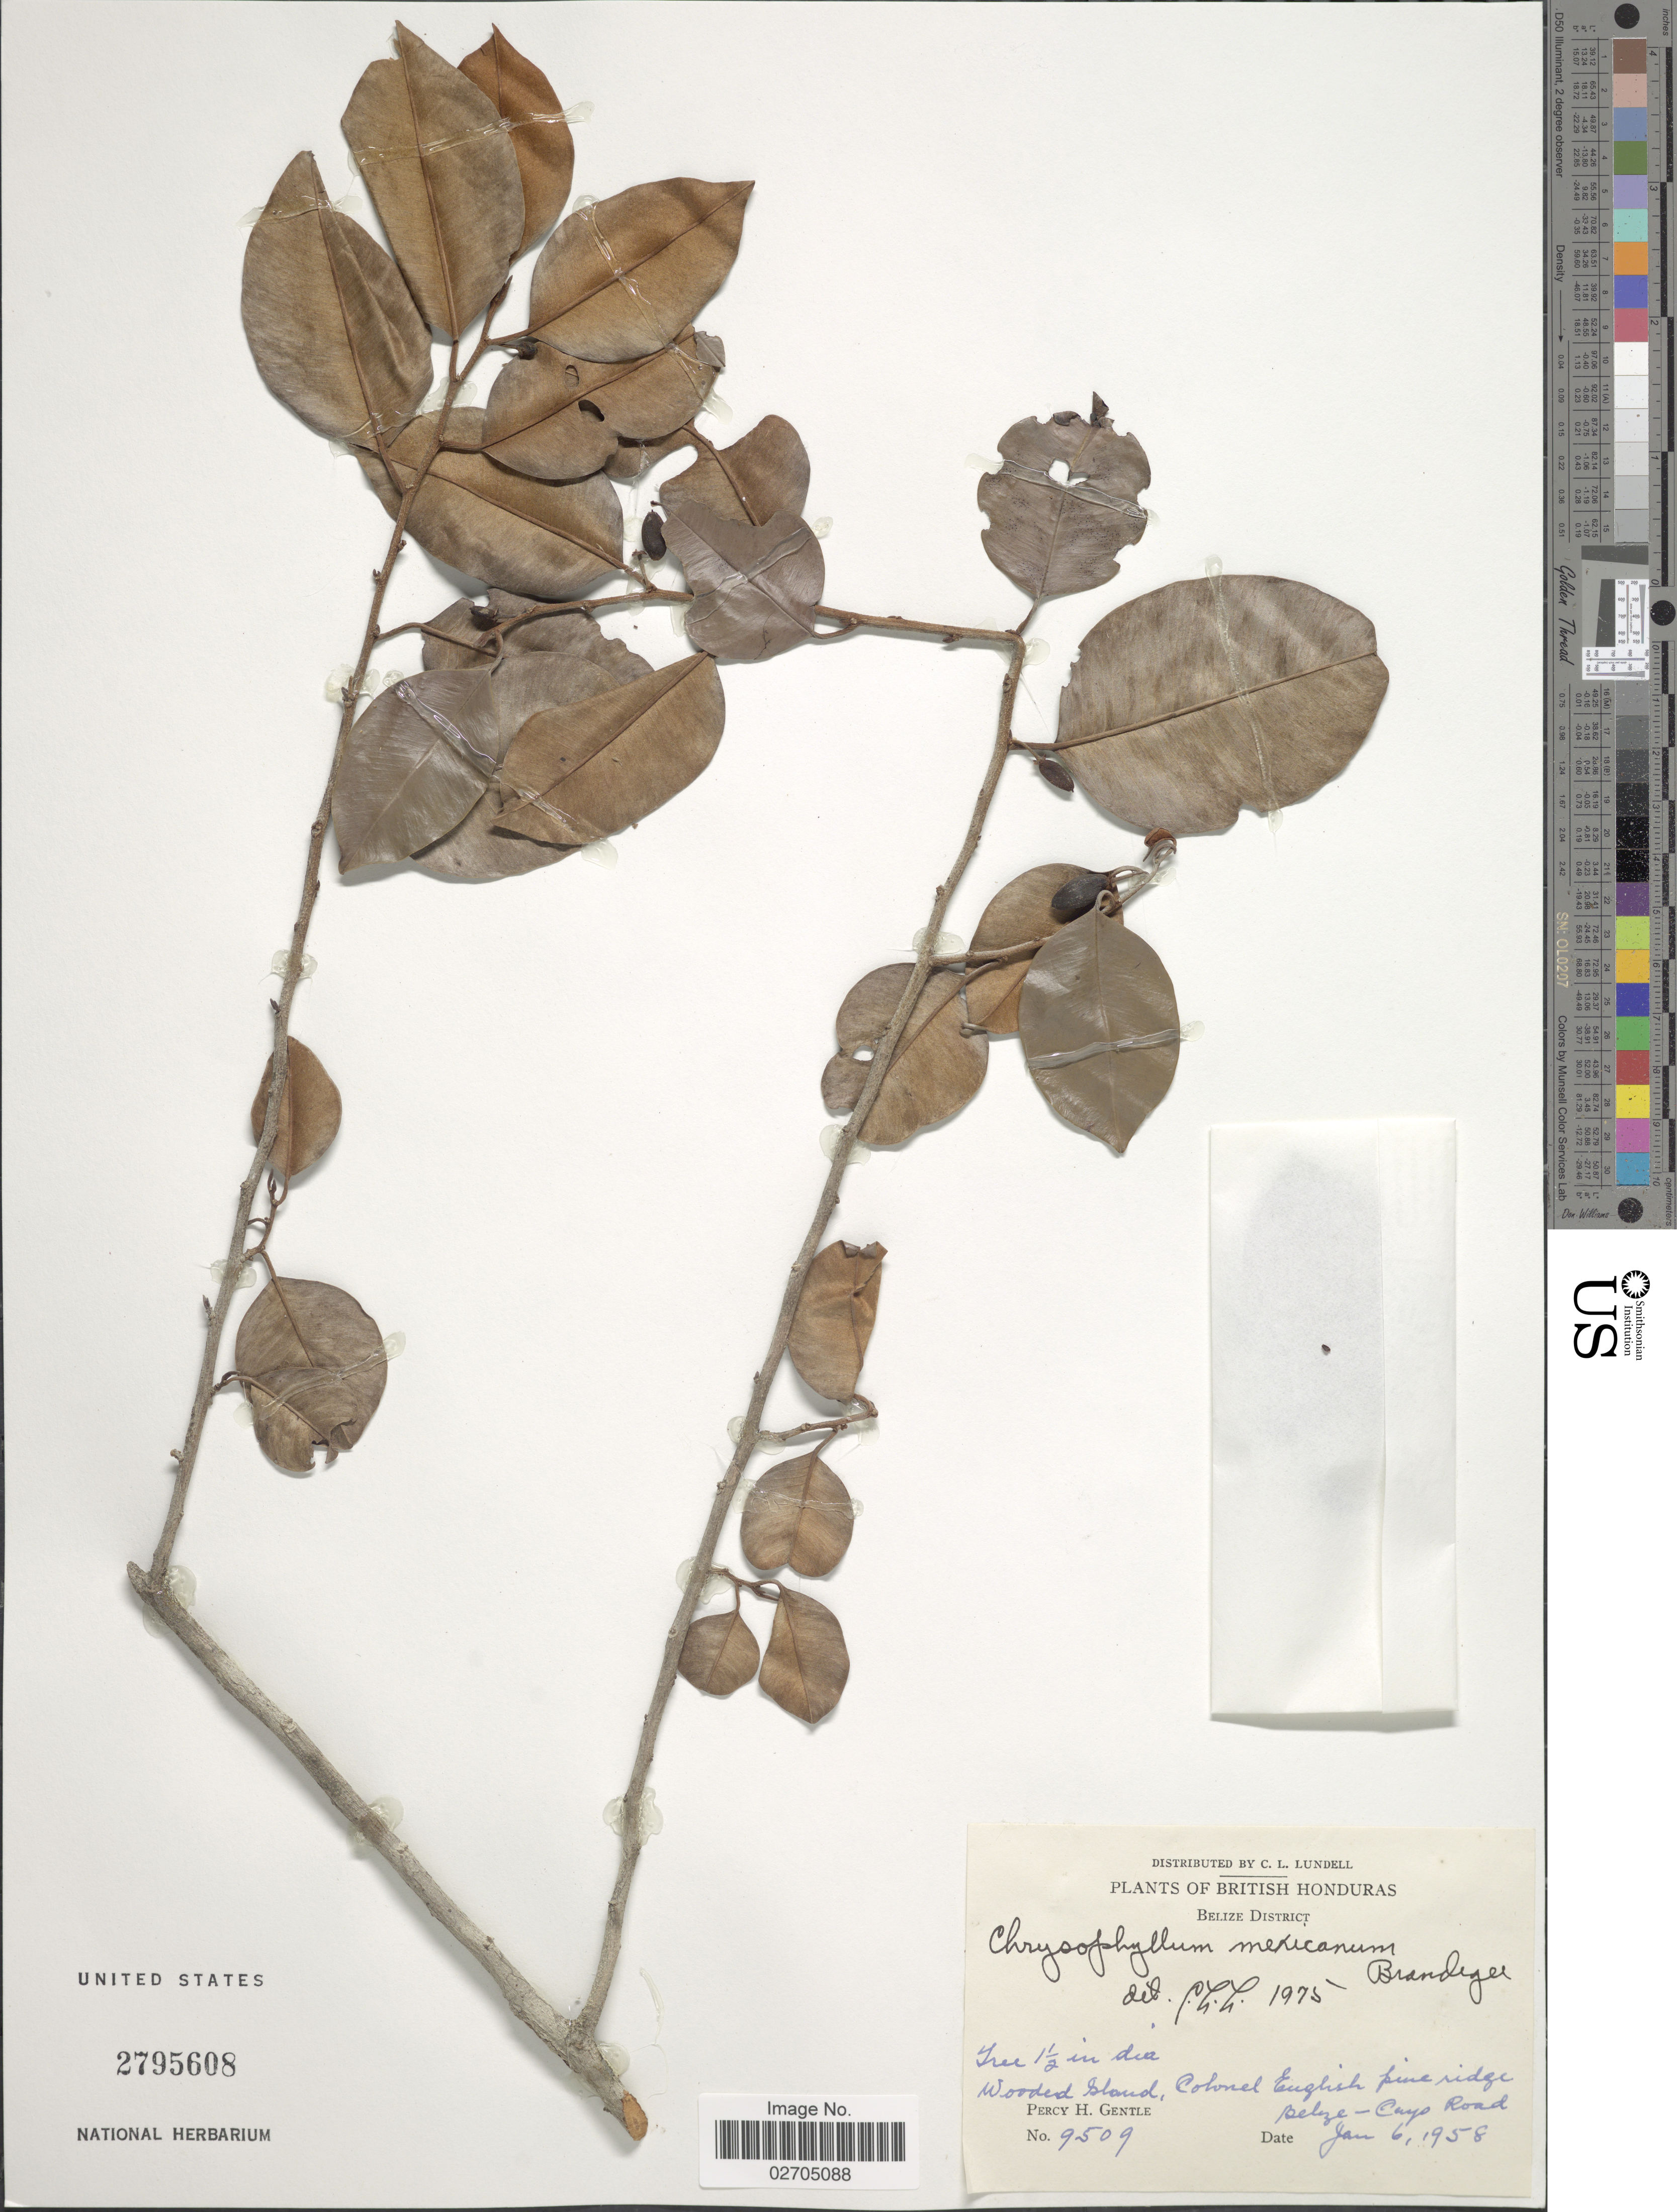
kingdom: Plantae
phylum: Tracheophyta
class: Magnoliopsida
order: Ericales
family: Sapotaceae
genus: Chrysophyllum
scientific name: Chrysophyllum mexicanum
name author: Brandegee ex Standl.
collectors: P. H. Gentle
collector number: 9509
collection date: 1958-01-06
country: Belize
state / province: Belize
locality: British Honduras, Belize District, Wooded Island, Colonel English pine ridge Belize-Cayo Road.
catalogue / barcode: US 2795608